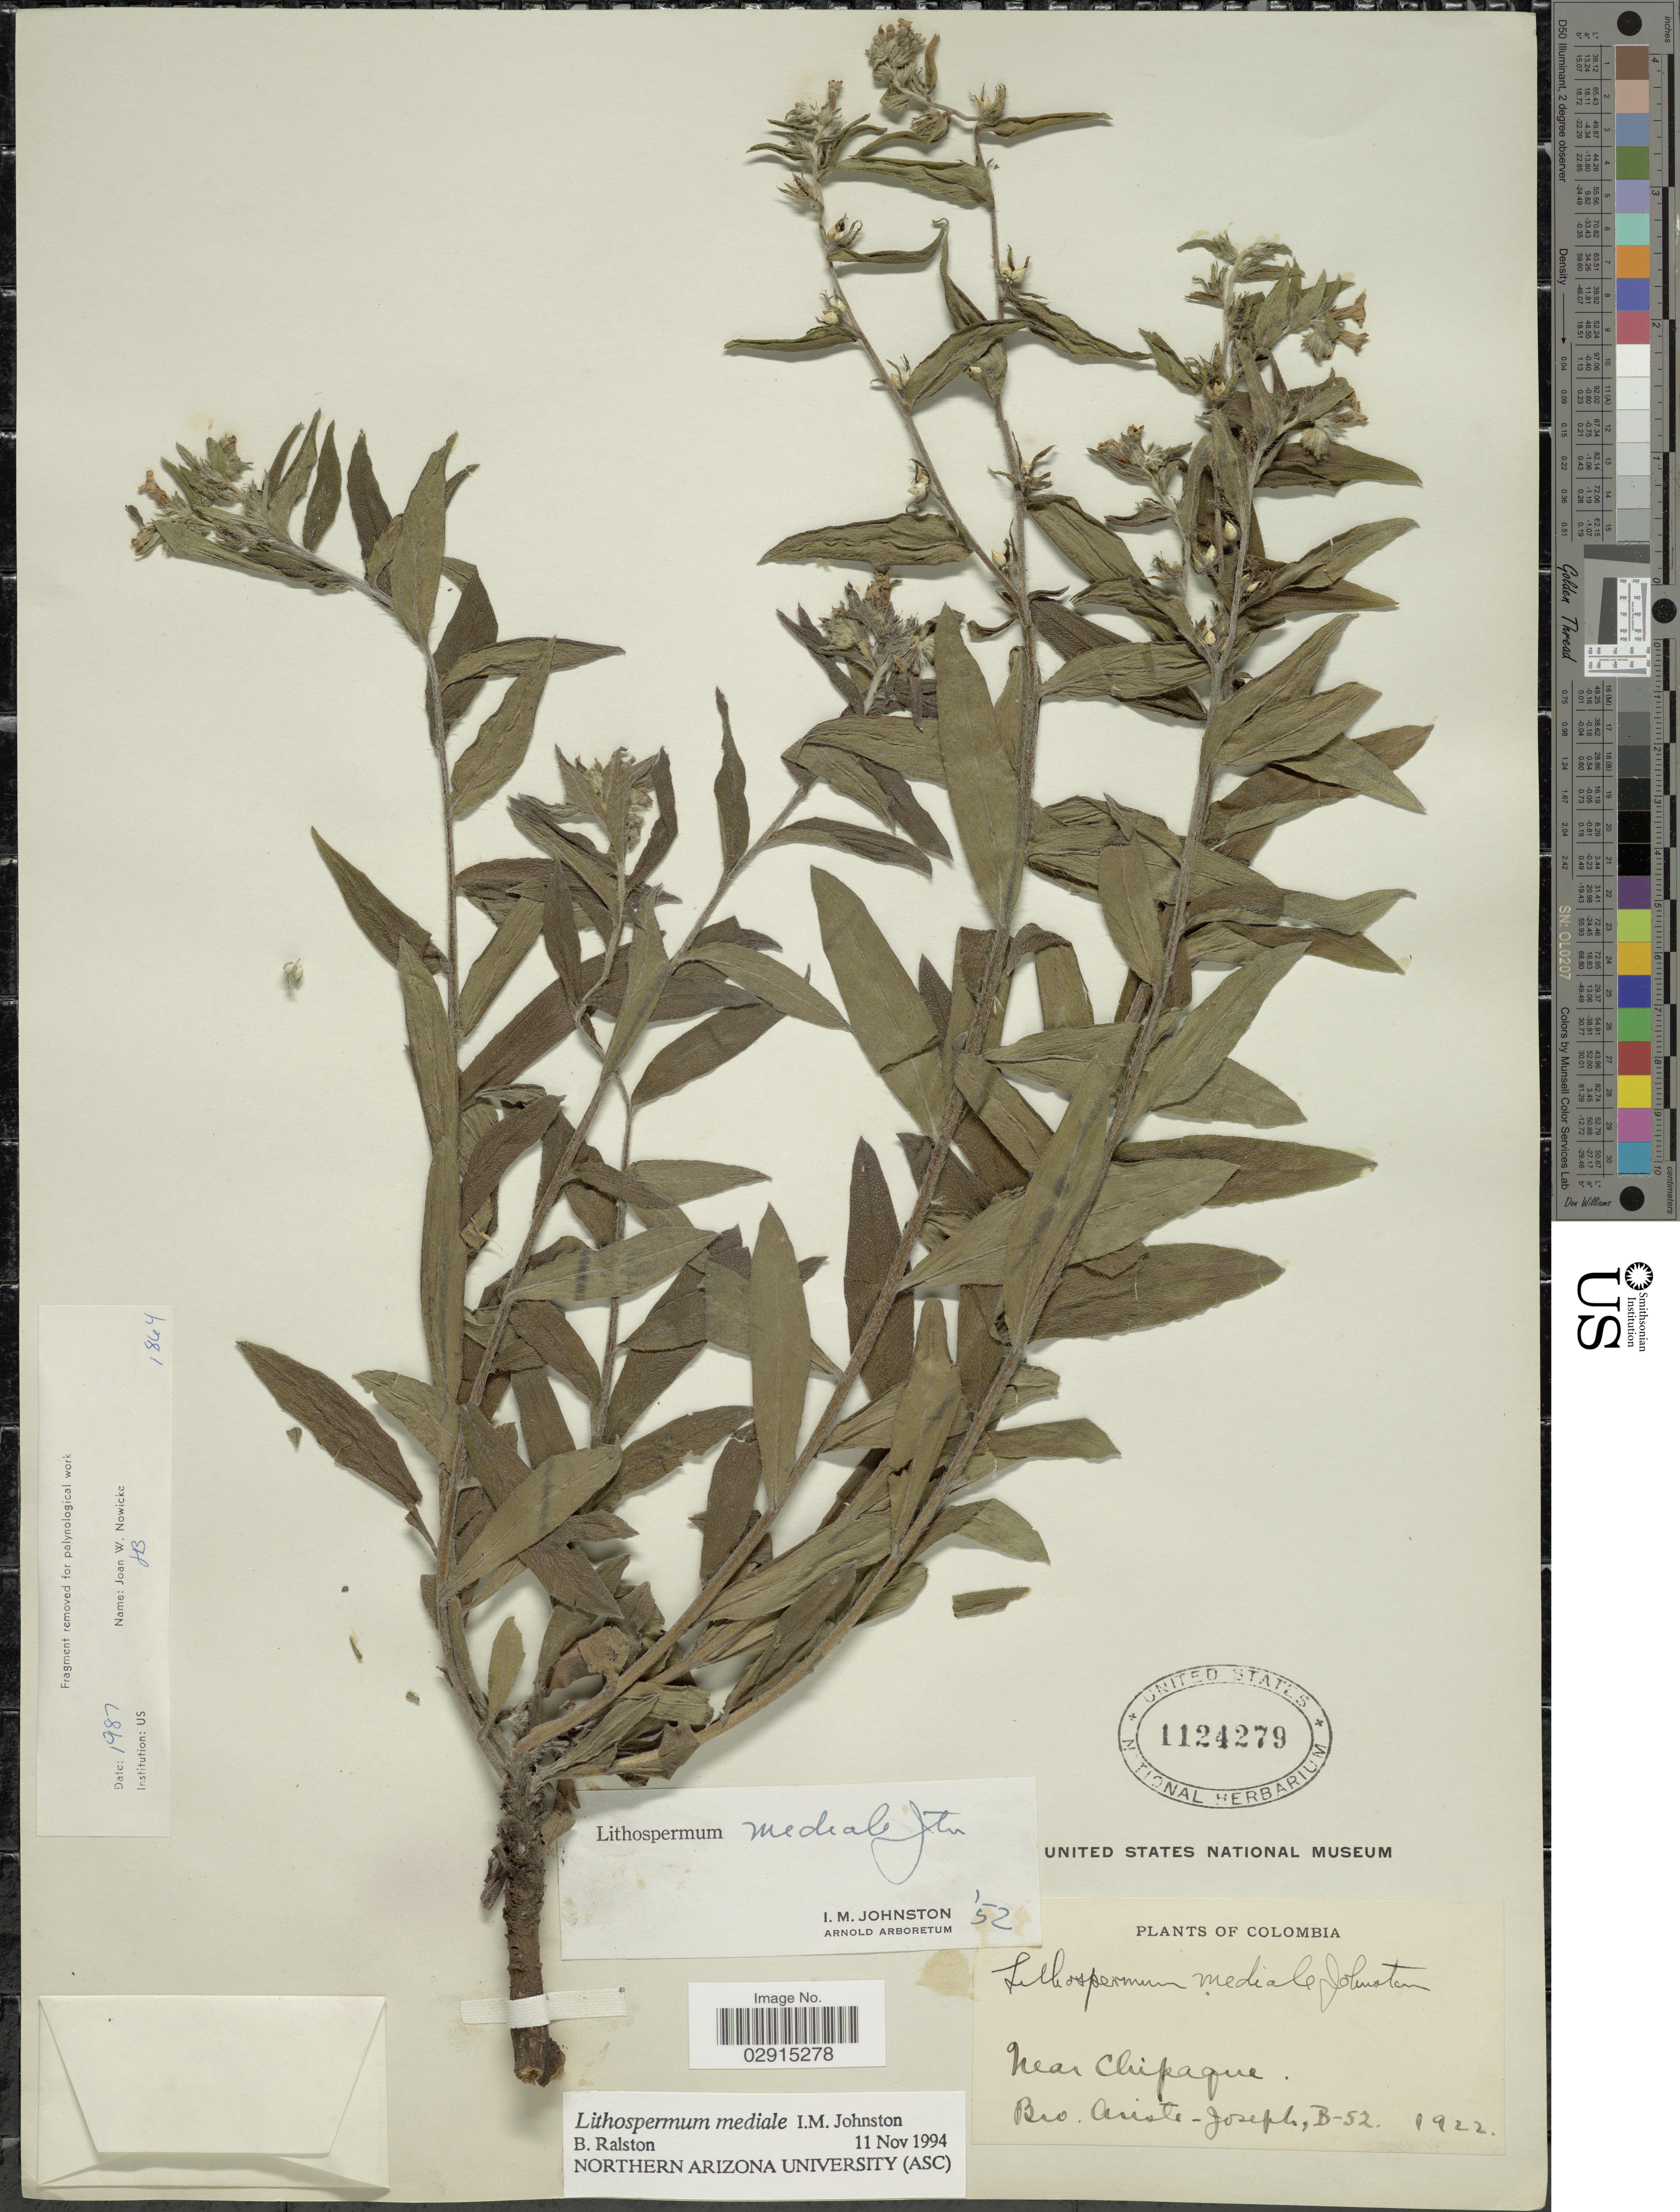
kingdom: Plantae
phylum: Tracheophyta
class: Magnoliopsida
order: Boraginales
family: Boraginaceae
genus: Lithospermum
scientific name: Lithospermum mediale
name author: I.M. Johnst.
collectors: Bro. Ariste-Joseph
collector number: B-52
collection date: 1922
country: Colombia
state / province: Cundinamarca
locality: Near Chipaque.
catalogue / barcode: US 1124279